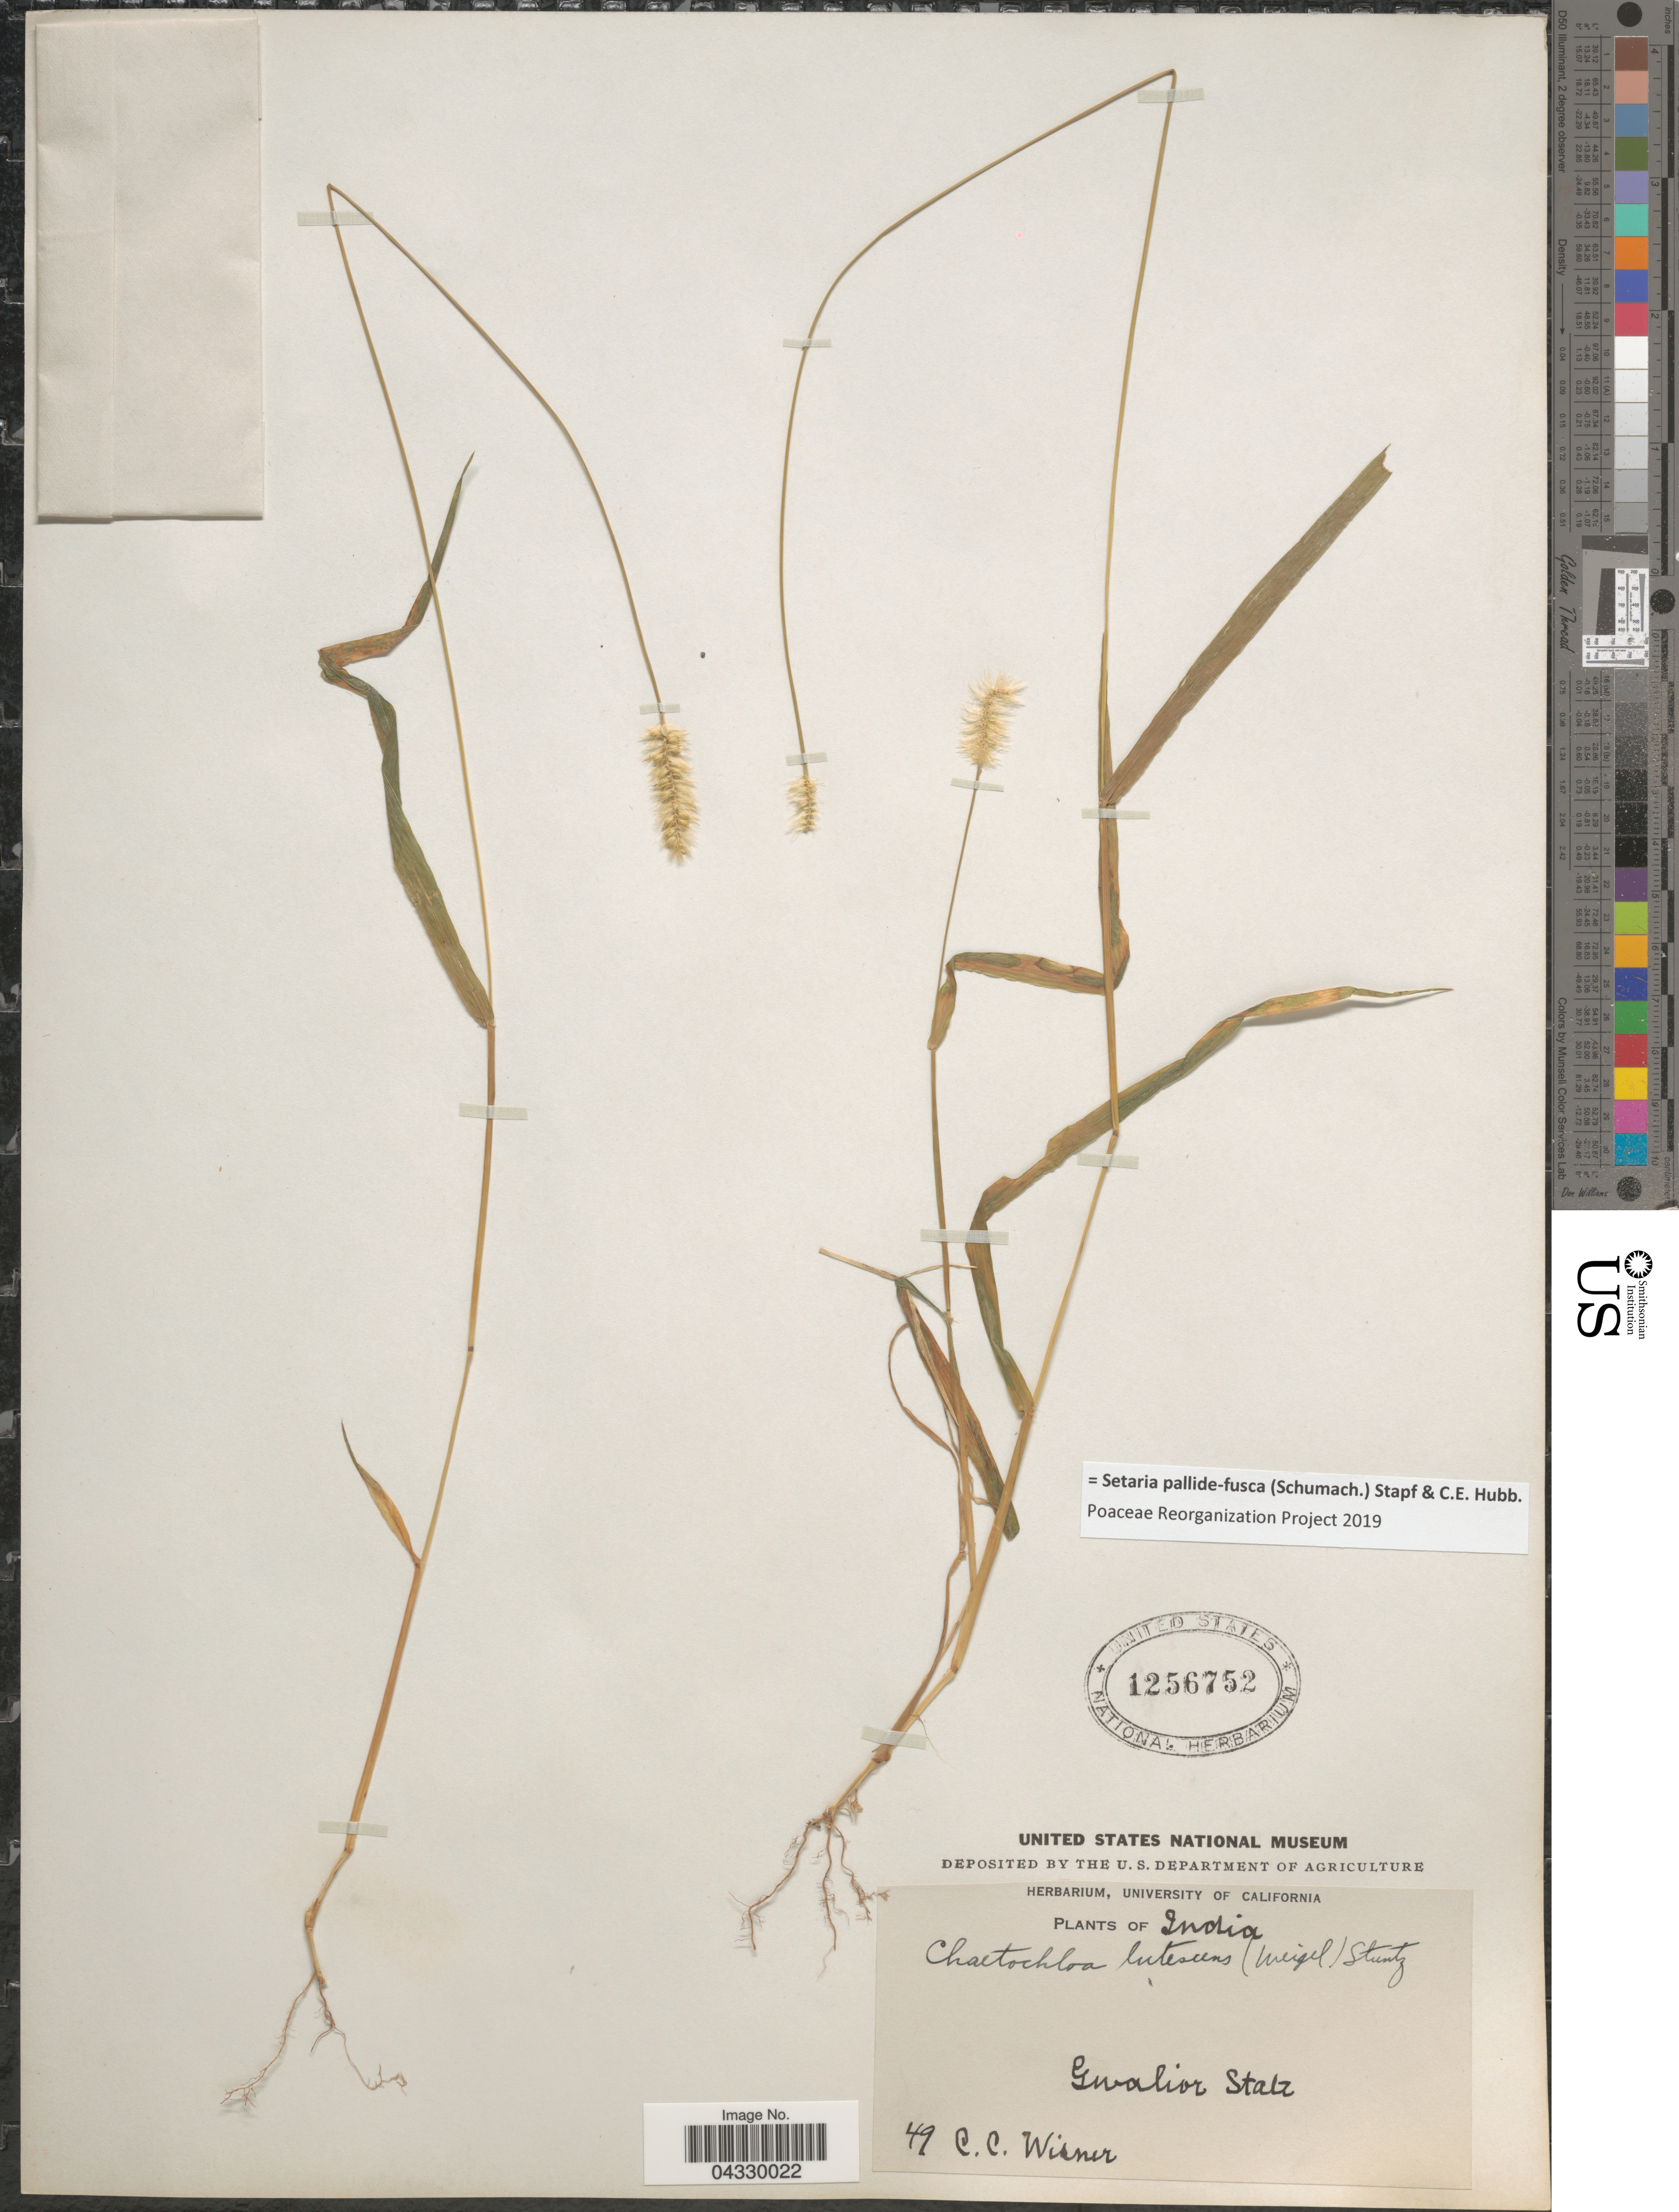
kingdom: Plantae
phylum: Tracheophyta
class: Liliopsida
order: Poales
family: Poaceae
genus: Setaria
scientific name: Setaria pallide-fusca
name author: (Schumach.) Stapf & C.E. Hubb.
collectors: C. Wisner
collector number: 49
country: India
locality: Gwalior State.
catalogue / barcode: US 1256752